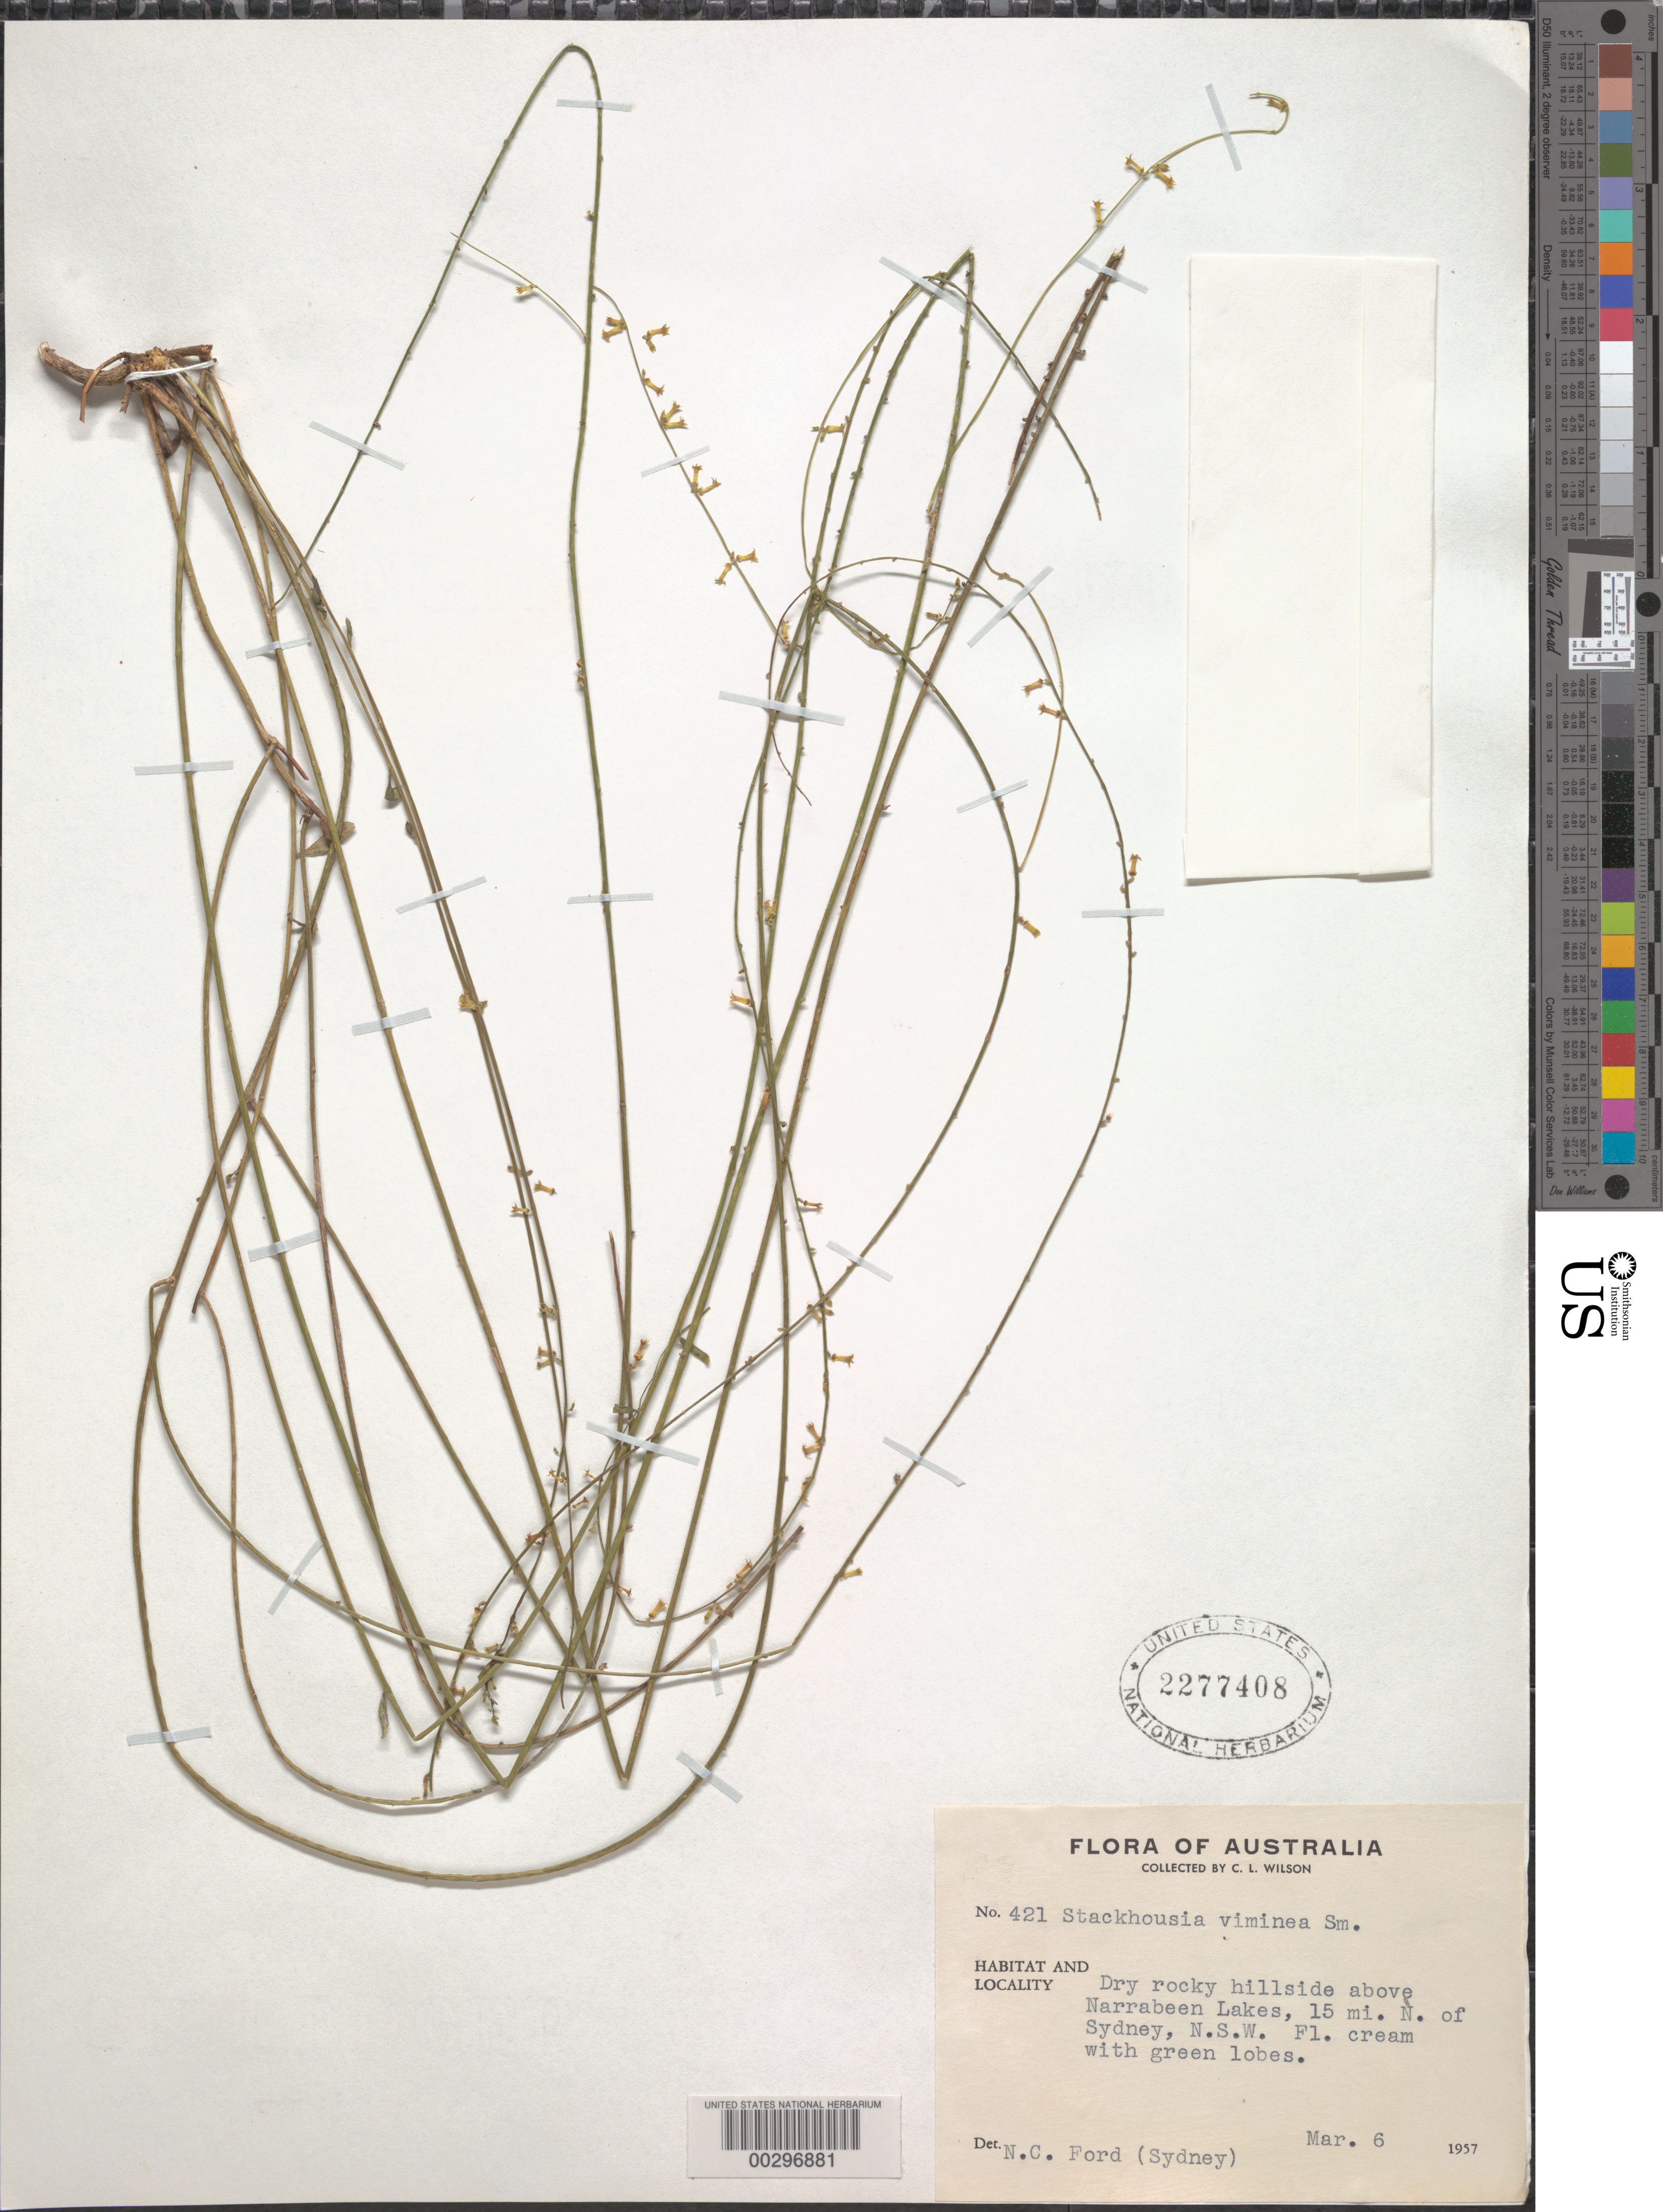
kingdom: Plantae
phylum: Tracheophyta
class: Magnoliopsida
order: Celastrales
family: Celastraceae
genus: Stackhousia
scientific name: Stackhousia viminea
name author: Small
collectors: N. Ford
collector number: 421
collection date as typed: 06 Mar 1957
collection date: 1957-03-06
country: Australia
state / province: New South Wales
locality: N of sydney, above narrabeen lakes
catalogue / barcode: US 2277408